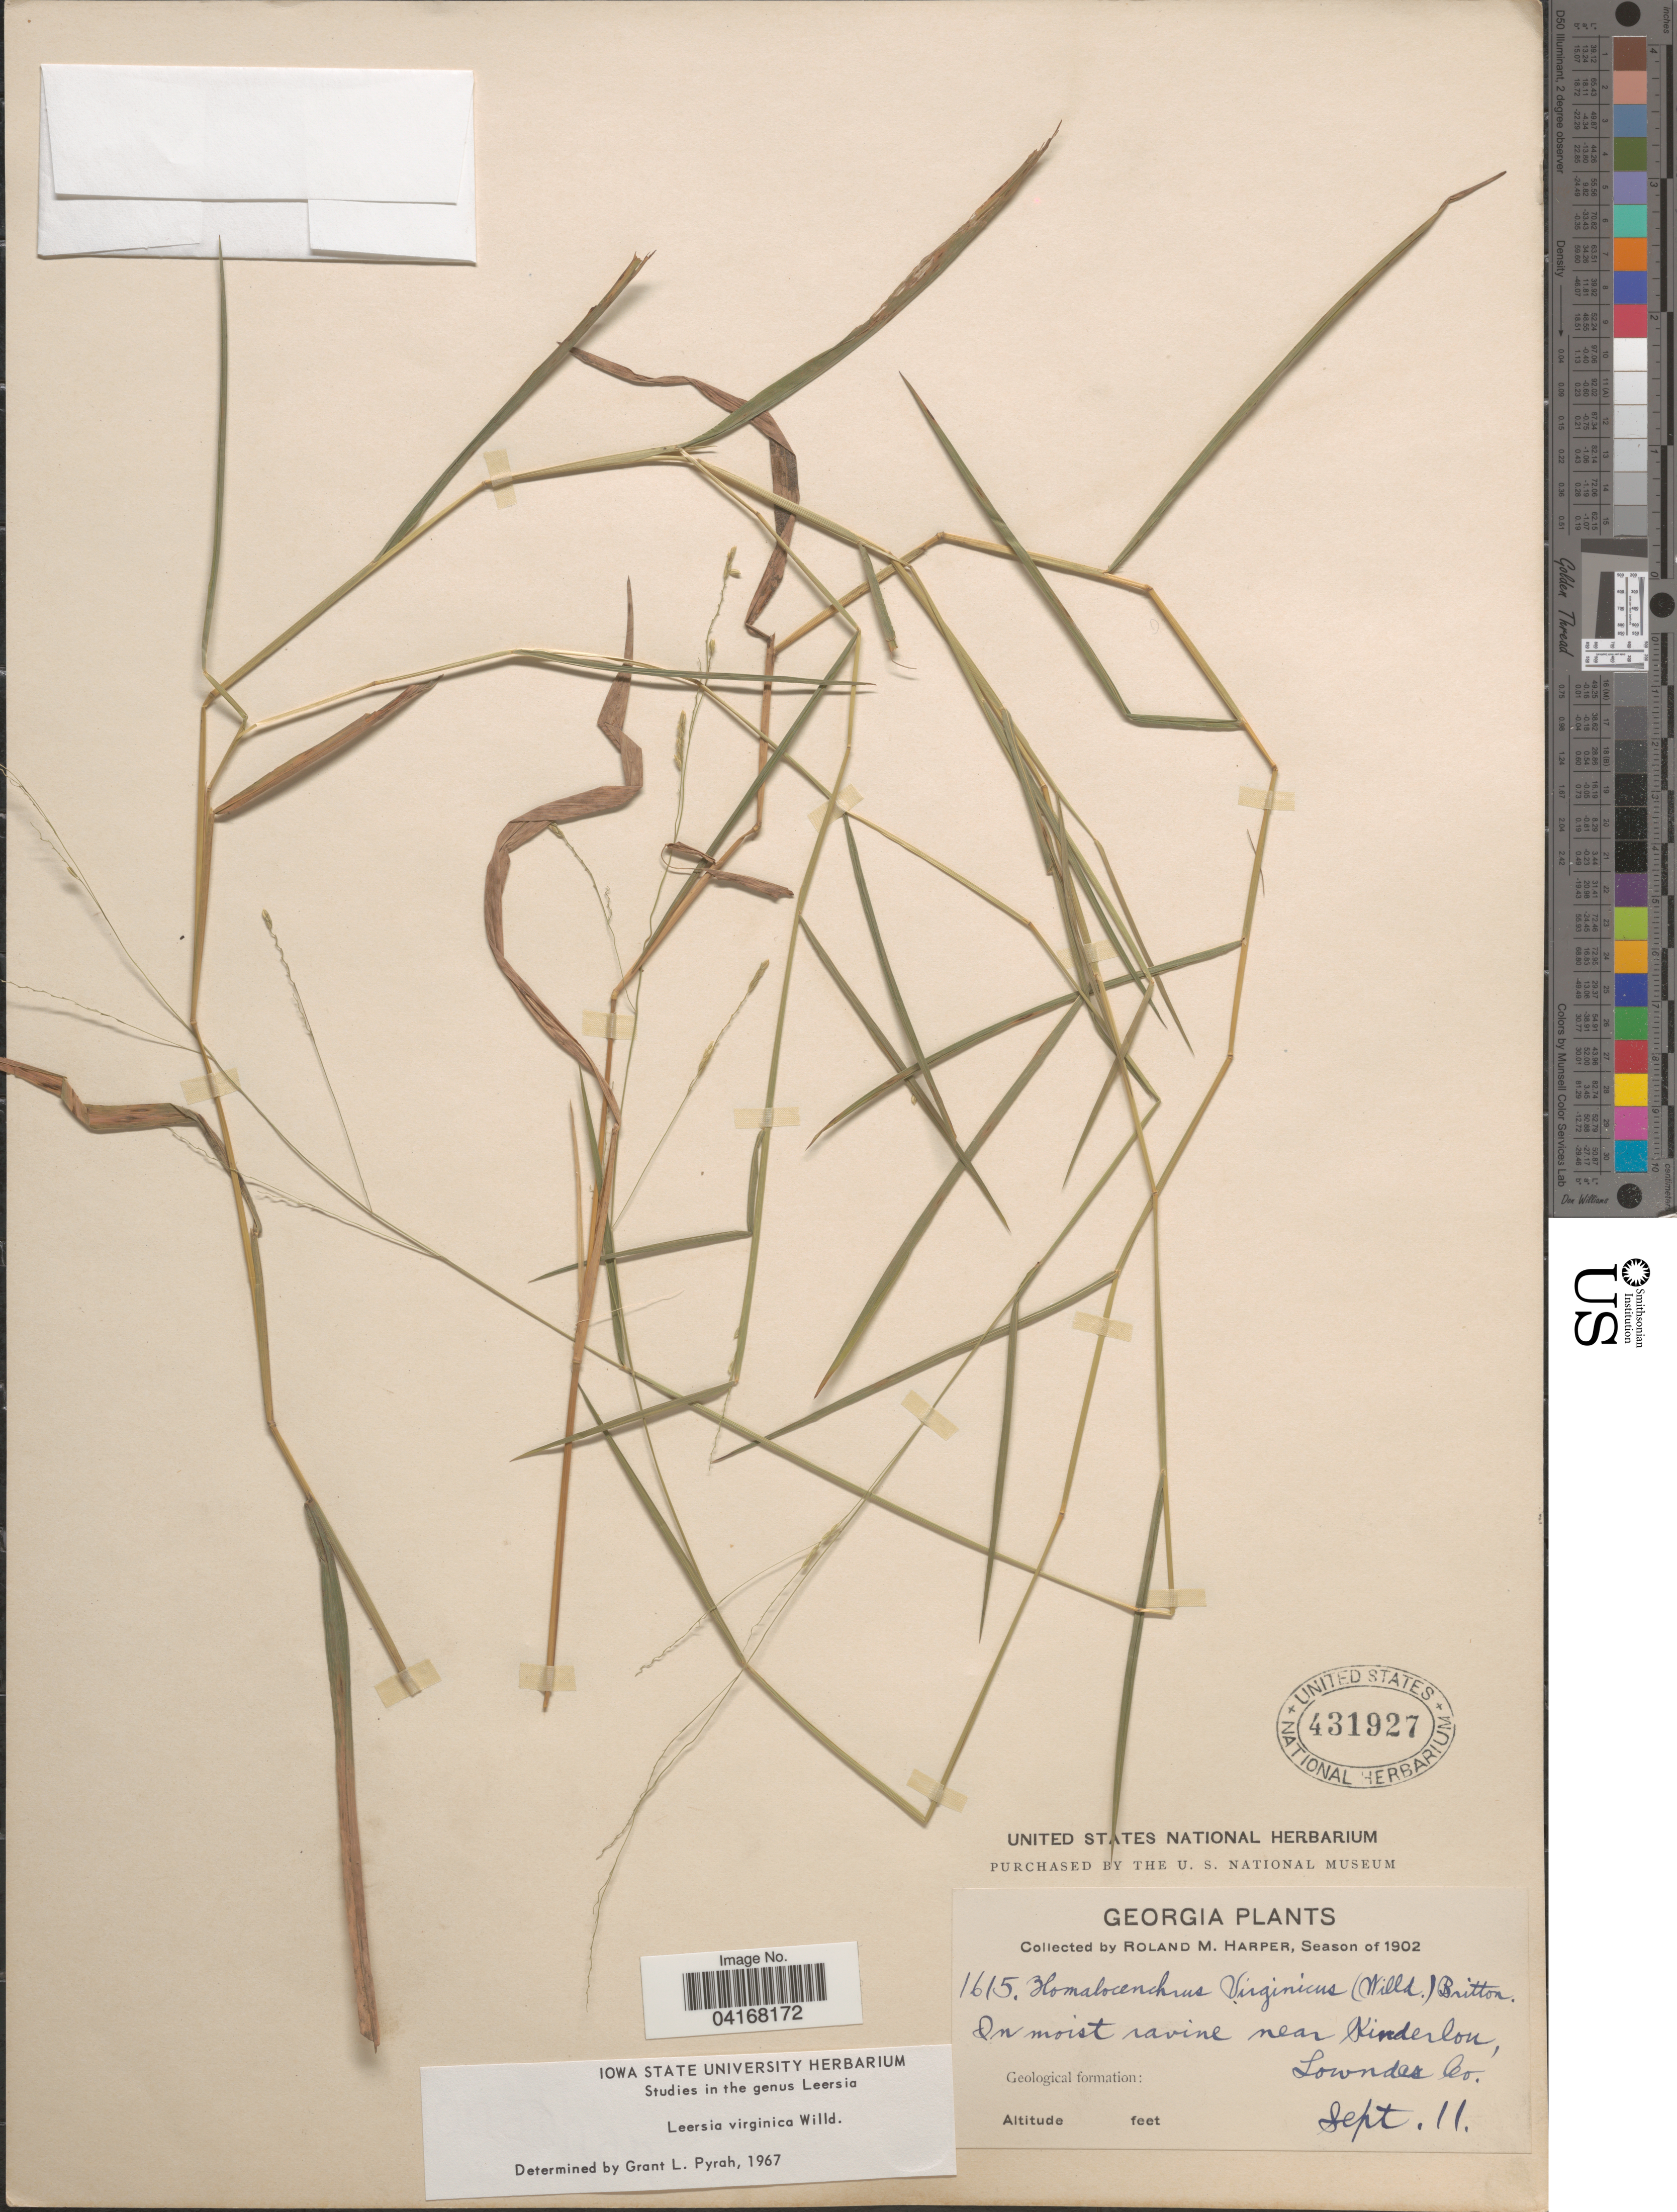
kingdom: Plantae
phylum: Tracheophyta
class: Liliopsida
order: Poales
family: Poaceae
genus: Leersia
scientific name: Leersia virginica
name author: Willd.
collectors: R. M. Harper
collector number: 1615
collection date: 1902-09-11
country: United States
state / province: Georgia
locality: In moist ravine near Kinderlon, Lowndes Co.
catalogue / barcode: US 431927